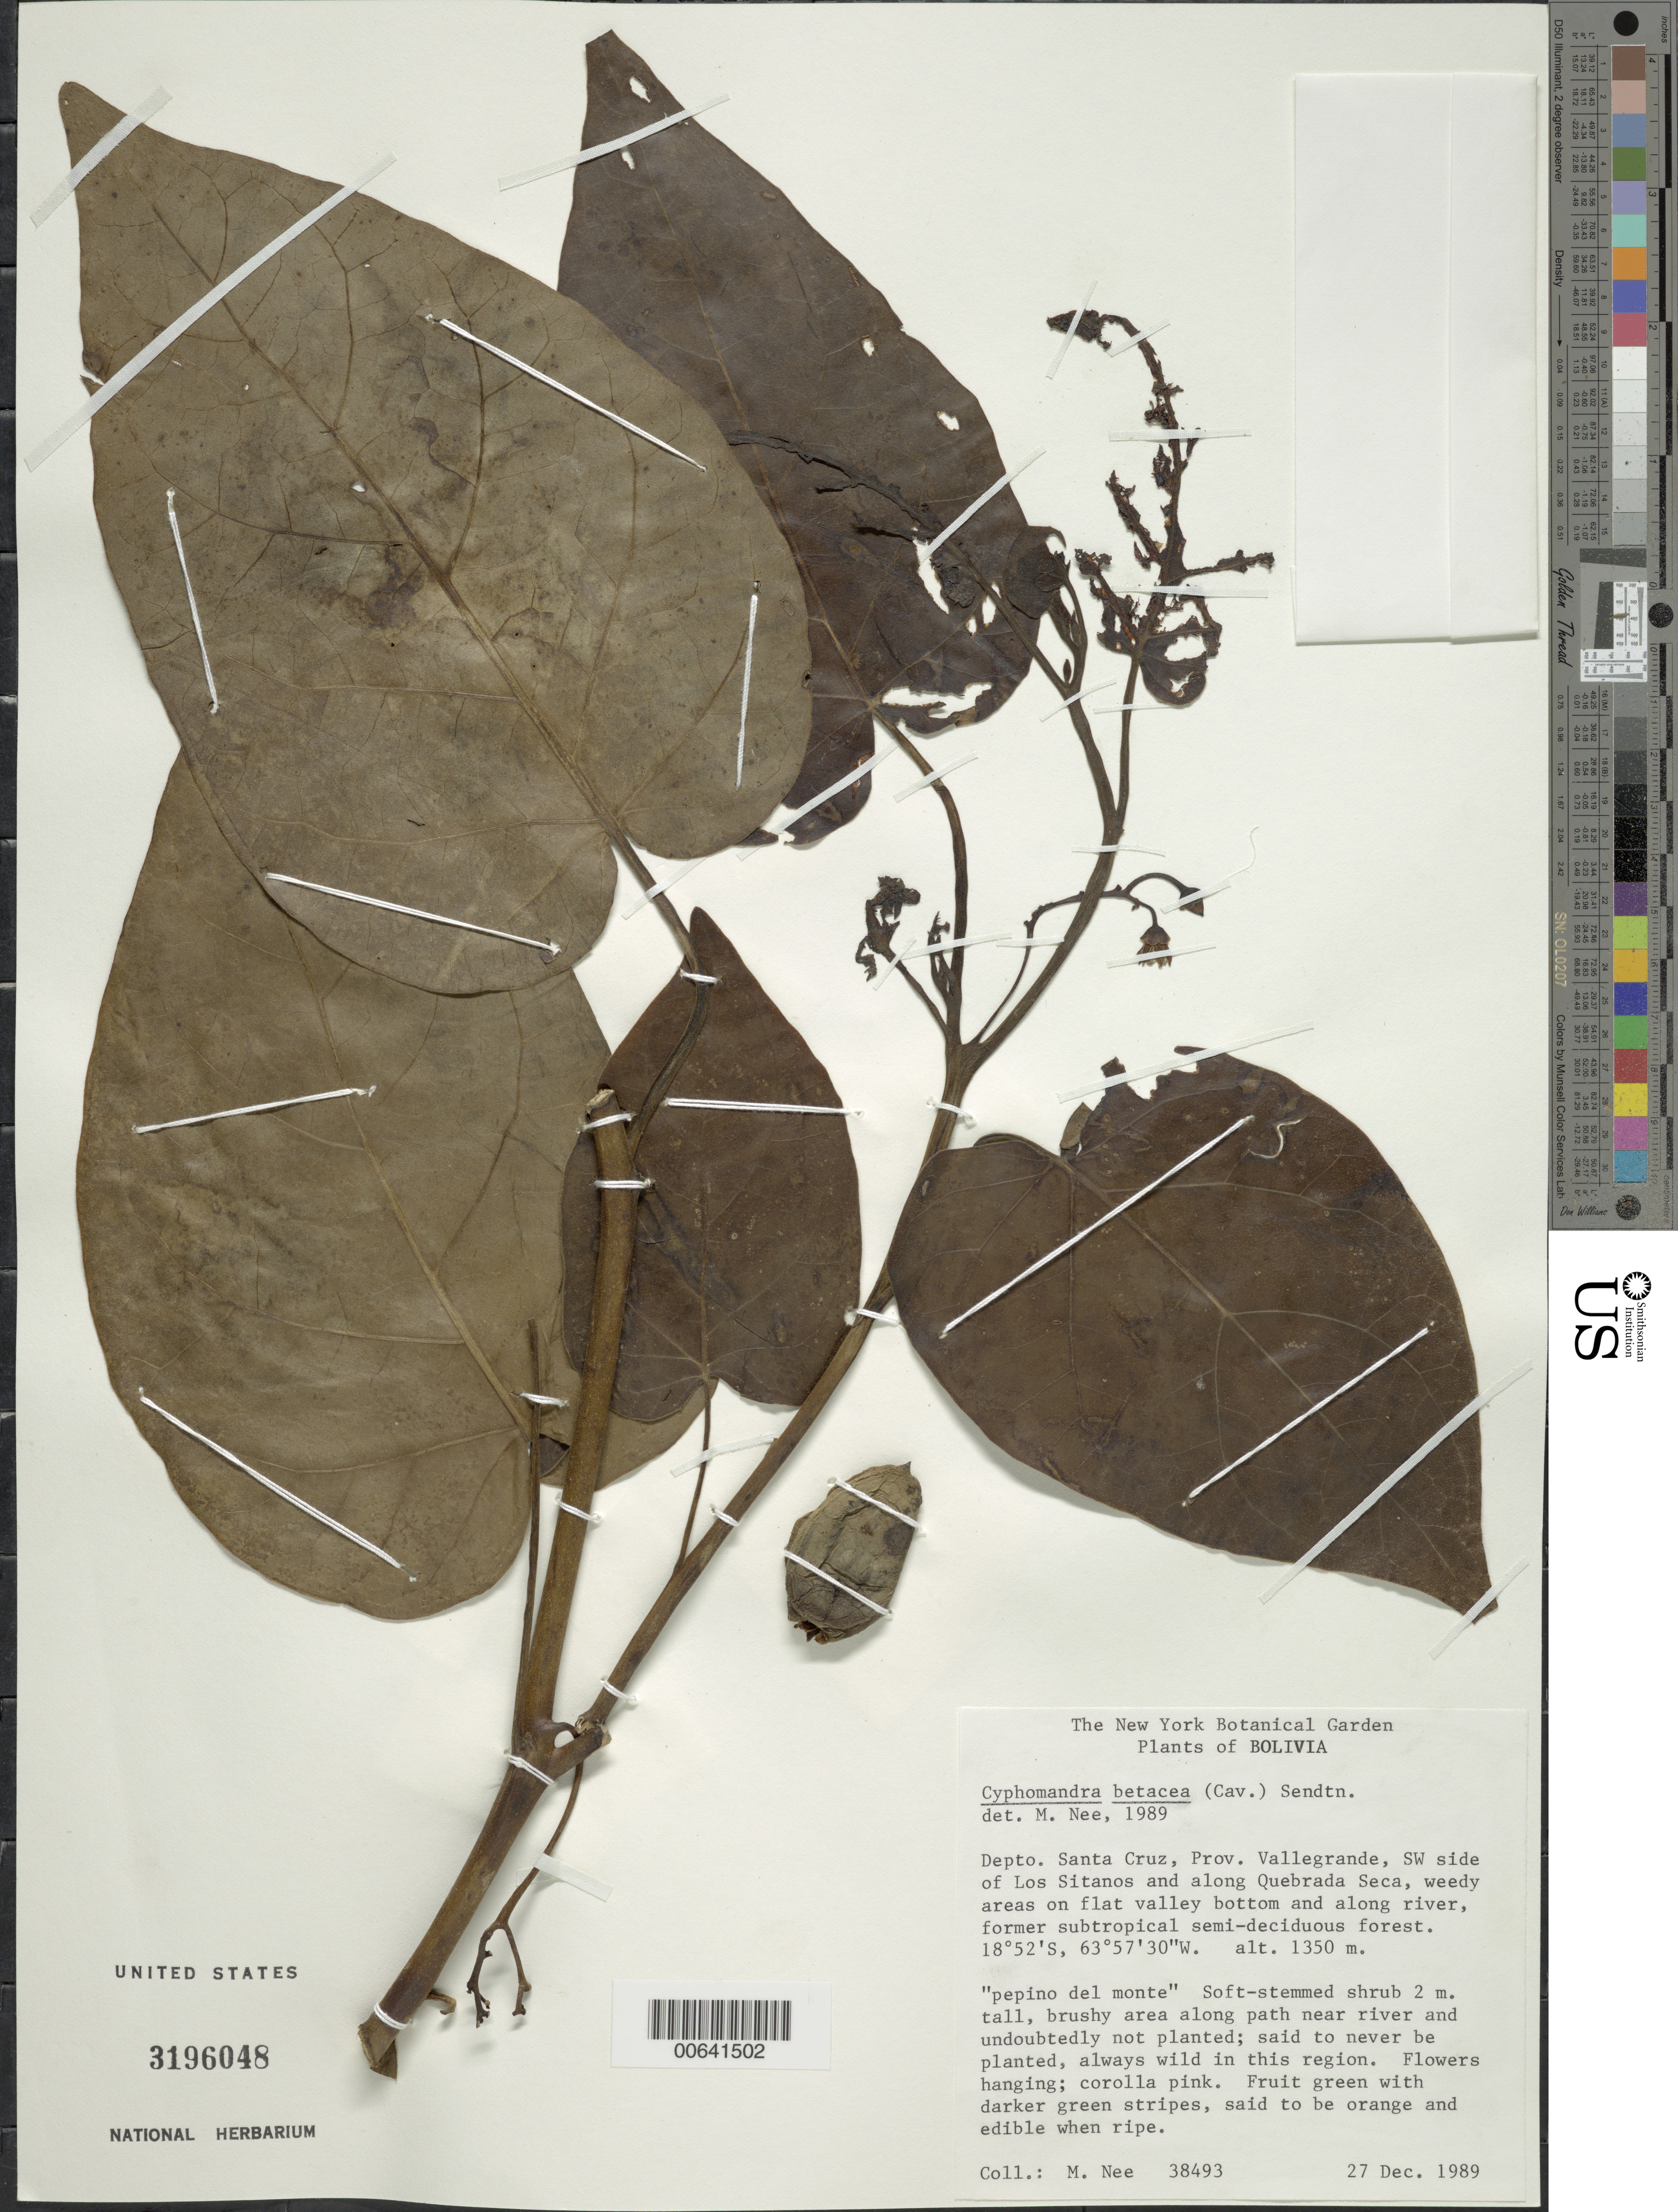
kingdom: Plantae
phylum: Tracheophyta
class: Magnoliopsida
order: Solanales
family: Solanaceae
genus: Cyphomandra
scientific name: Cyphomandra betacea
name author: (Cav.) Sendtn.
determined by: Nee, Michael H.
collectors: M. Nee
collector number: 38493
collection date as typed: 27 Dec 1989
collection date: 1989-12-27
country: Bolivia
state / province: Santa Cruz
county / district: Vallegrande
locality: SW de Los Sitanos sobre Quebrada Seca.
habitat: Bosque sub-tropical, semideciduos.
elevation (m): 1350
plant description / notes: Common name: Pepino del monte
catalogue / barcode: US 3196048